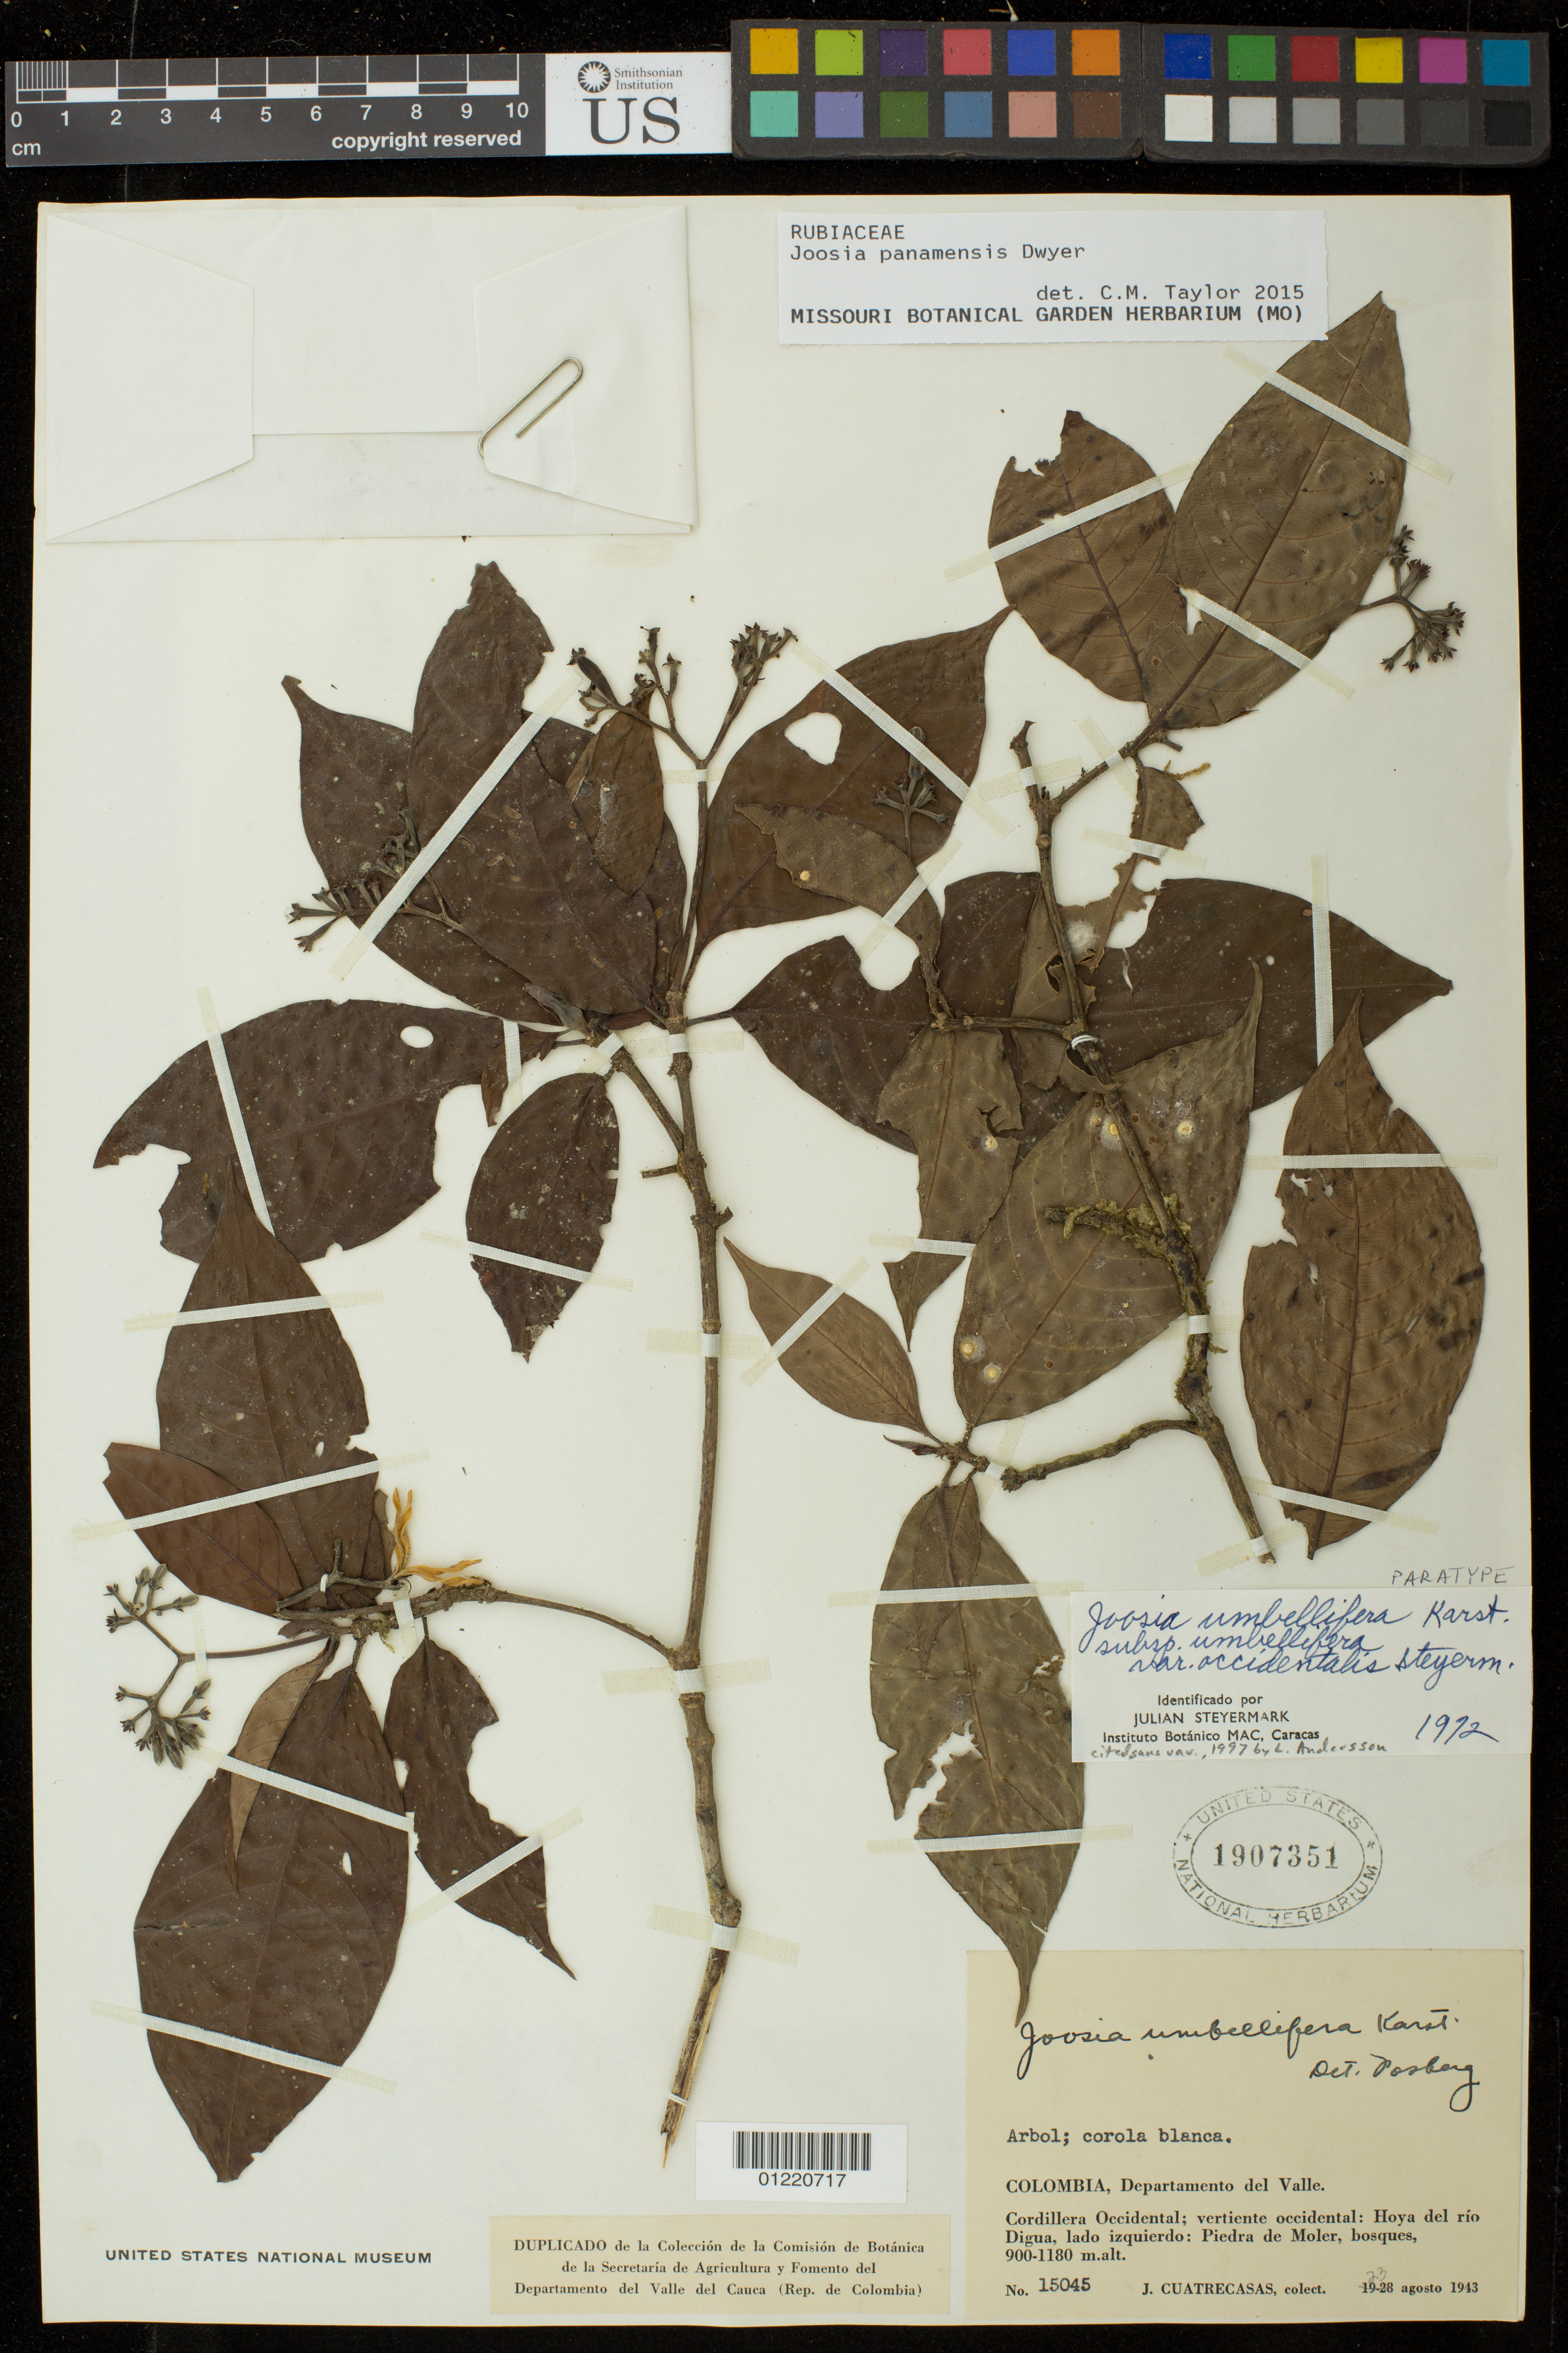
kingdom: Plantae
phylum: Tracheophyta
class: Magnoliopsida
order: Gentianales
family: Rubiaceae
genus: Joosia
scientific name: Joosia panamensis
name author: Dwyer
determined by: Taylor, Charlotte M.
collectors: J. Cuatrecasas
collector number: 15045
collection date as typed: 23 Aug 1943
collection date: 1943-08-23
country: Colombia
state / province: Valle del Cauca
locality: Cordillera Occidental, western slope, Valley of Rio Digua, left bank, Piedra de Moler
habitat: bosques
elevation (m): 900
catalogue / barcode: US 1907351